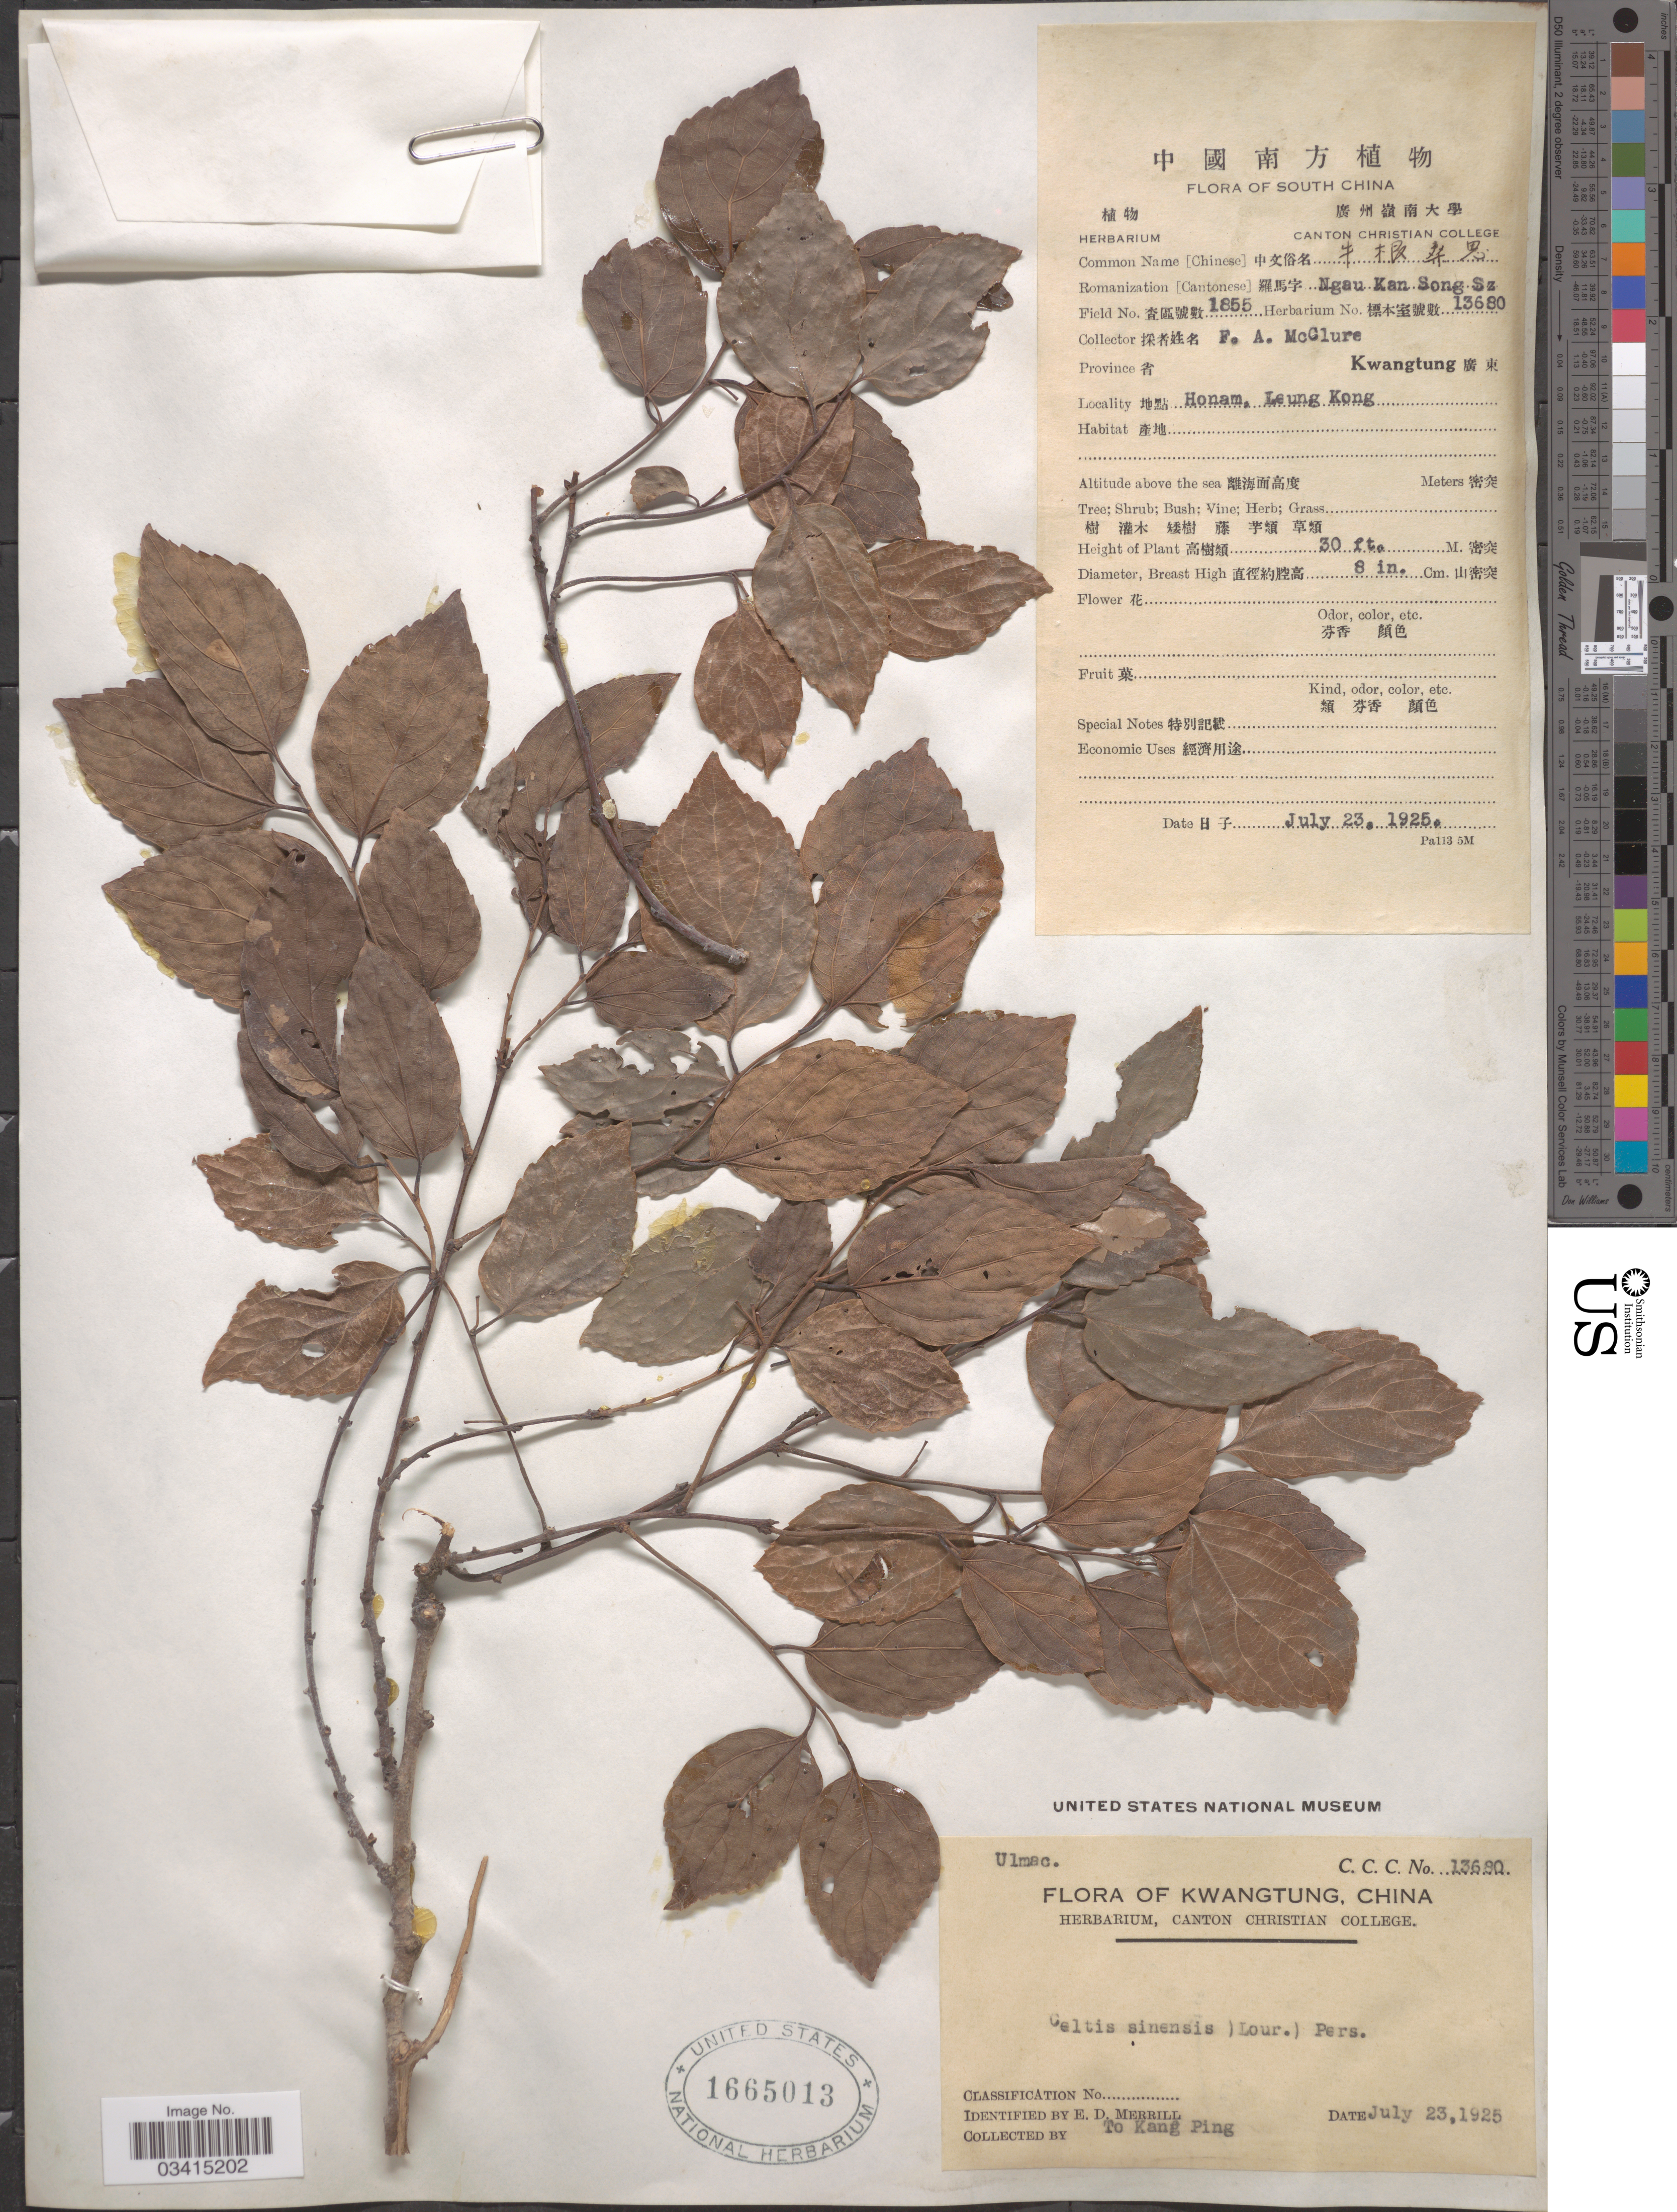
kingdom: Plantae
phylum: Tracheophyta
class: Magnoliopsida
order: Rosales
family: Cannabaceae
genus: Celtis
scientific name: Celtis sinensis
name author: Pers.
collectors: T. Ping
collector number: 1865/13680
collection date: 1925-07-23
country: China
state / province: Guangdong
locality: South China. Province Kwangtung. Honam, Leung Kong.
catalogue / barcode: US 1665013